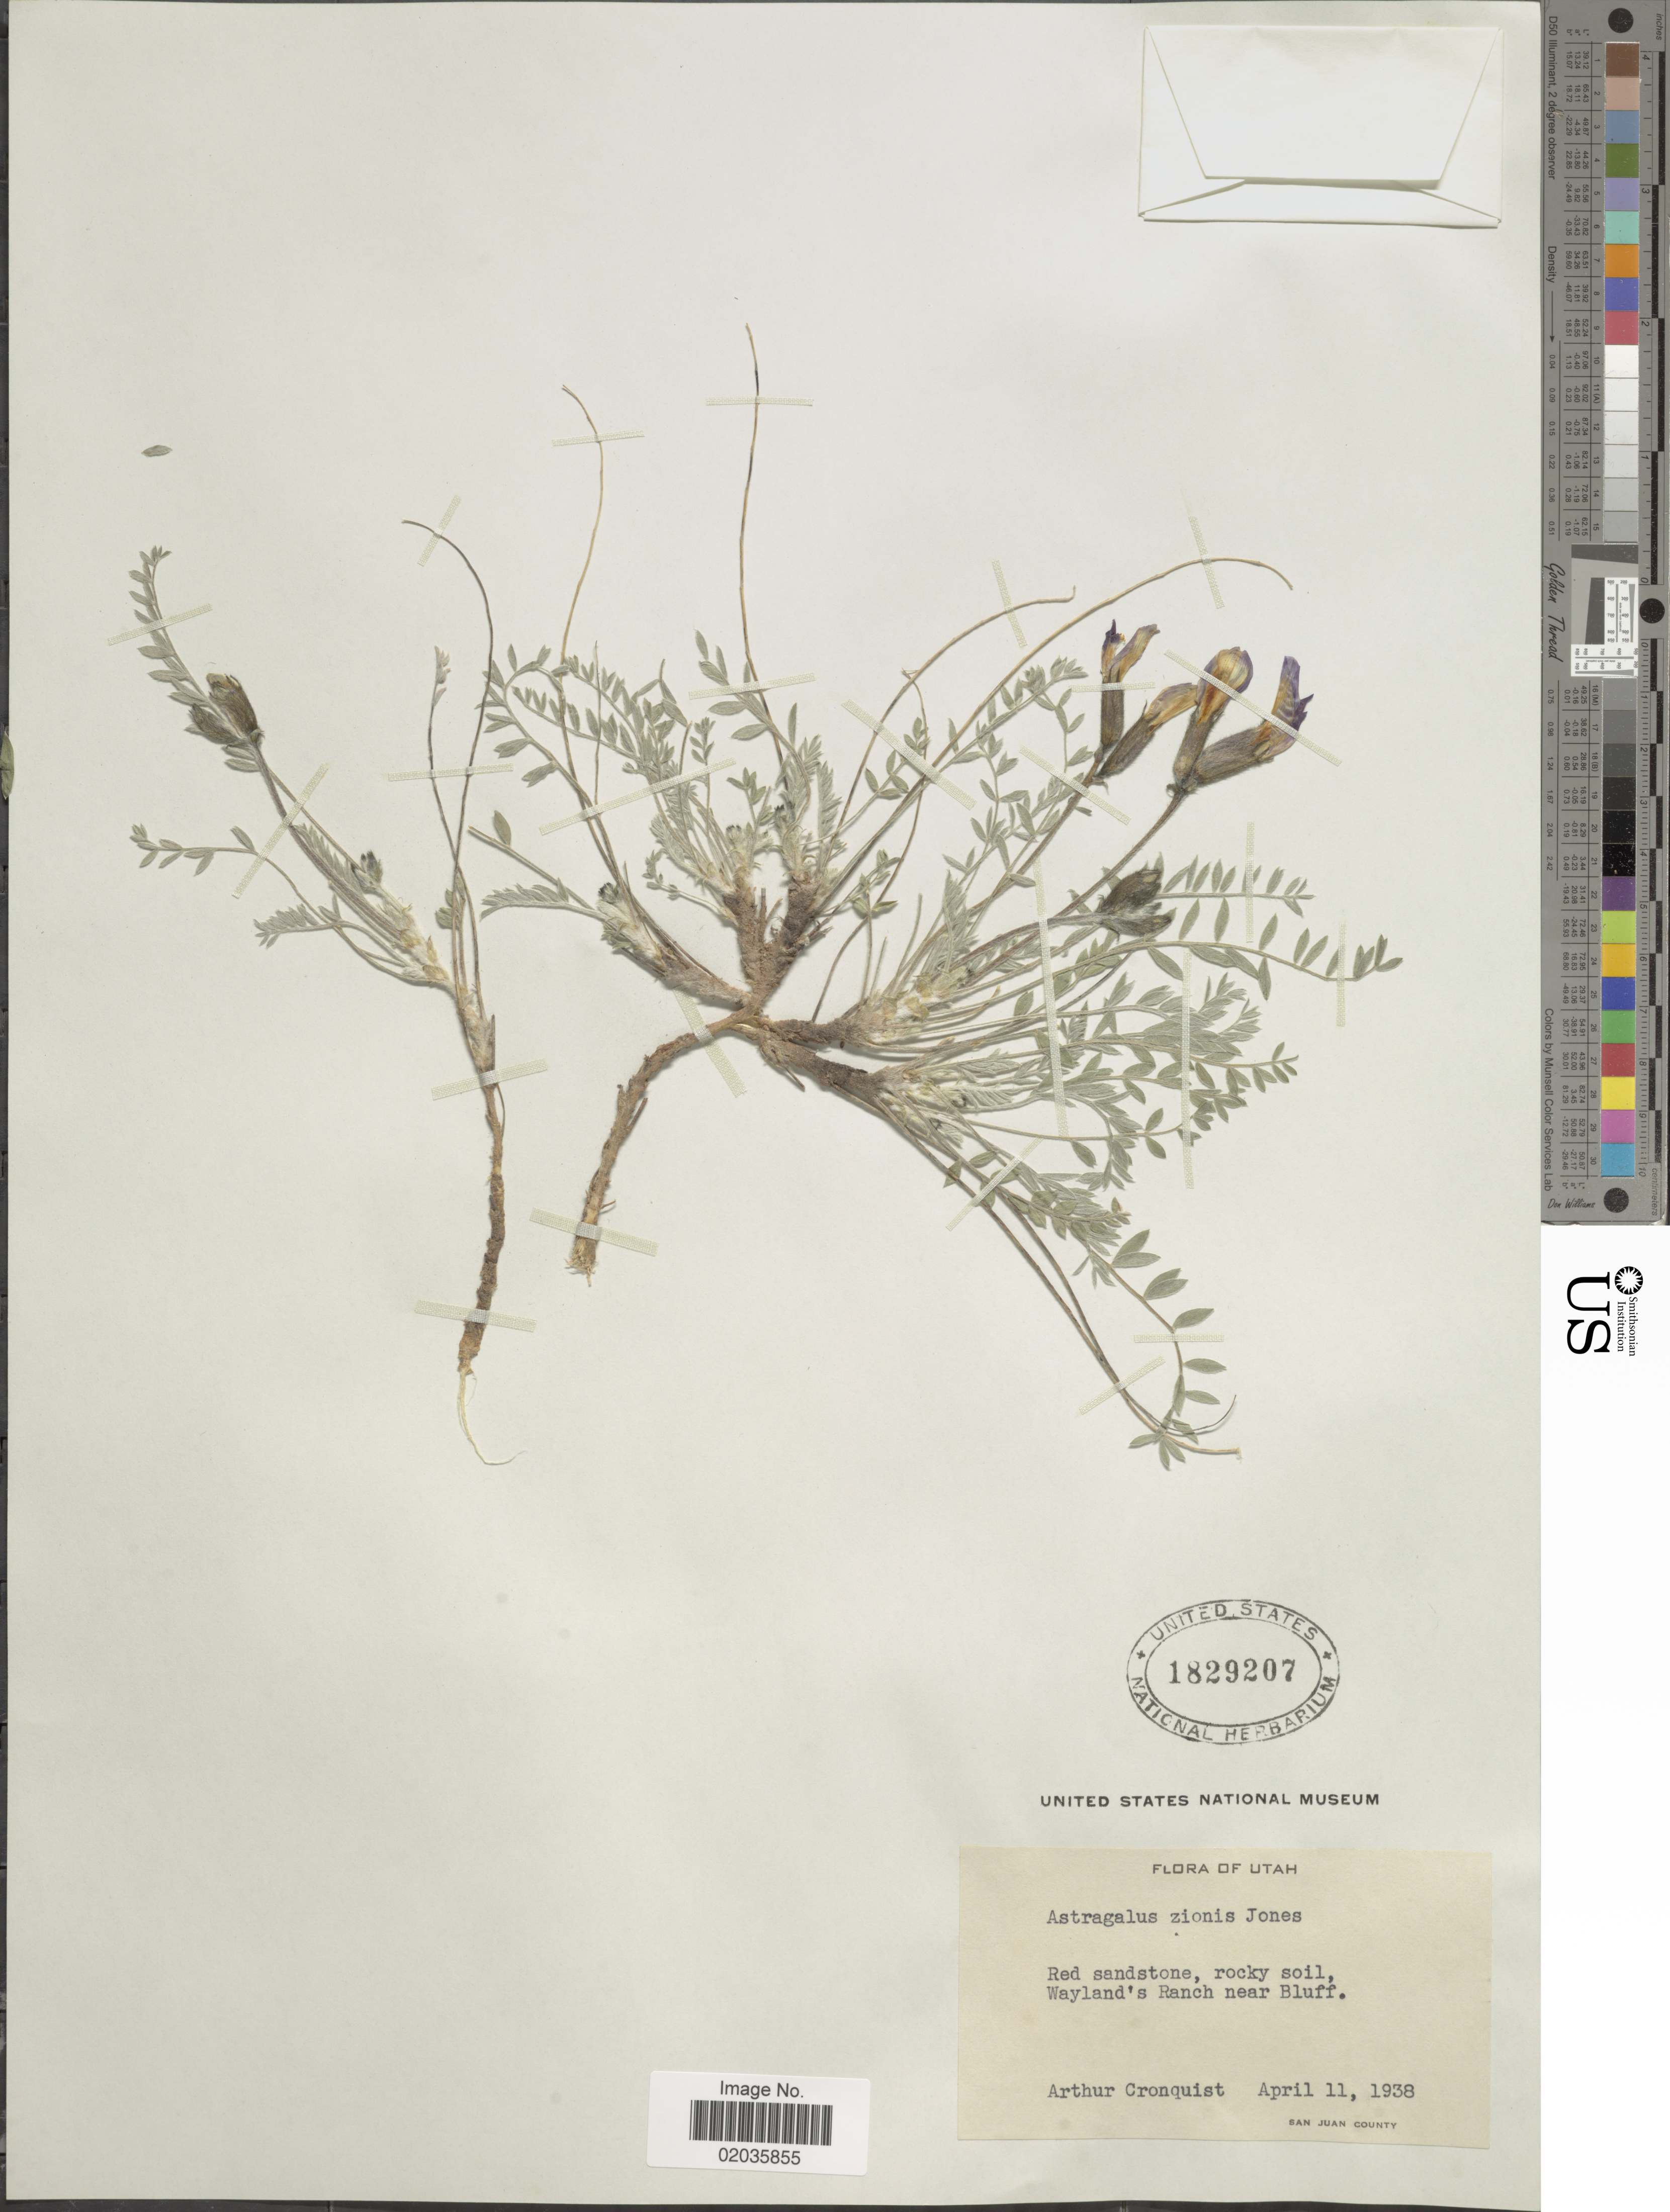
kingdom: Plantae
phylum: Tracheophyta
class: Magnoliopsida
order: Fabales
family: Fabaceae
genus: Astragalus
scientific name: Astragalus zionis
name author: M.E. Jones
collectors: A. J. Cronquist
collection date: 1938-04-11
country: United States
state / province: Utah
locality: Red sandstibe, rocky soil, Wayland's Ranch near Bluff, San Juan County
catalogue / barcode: US 1829207